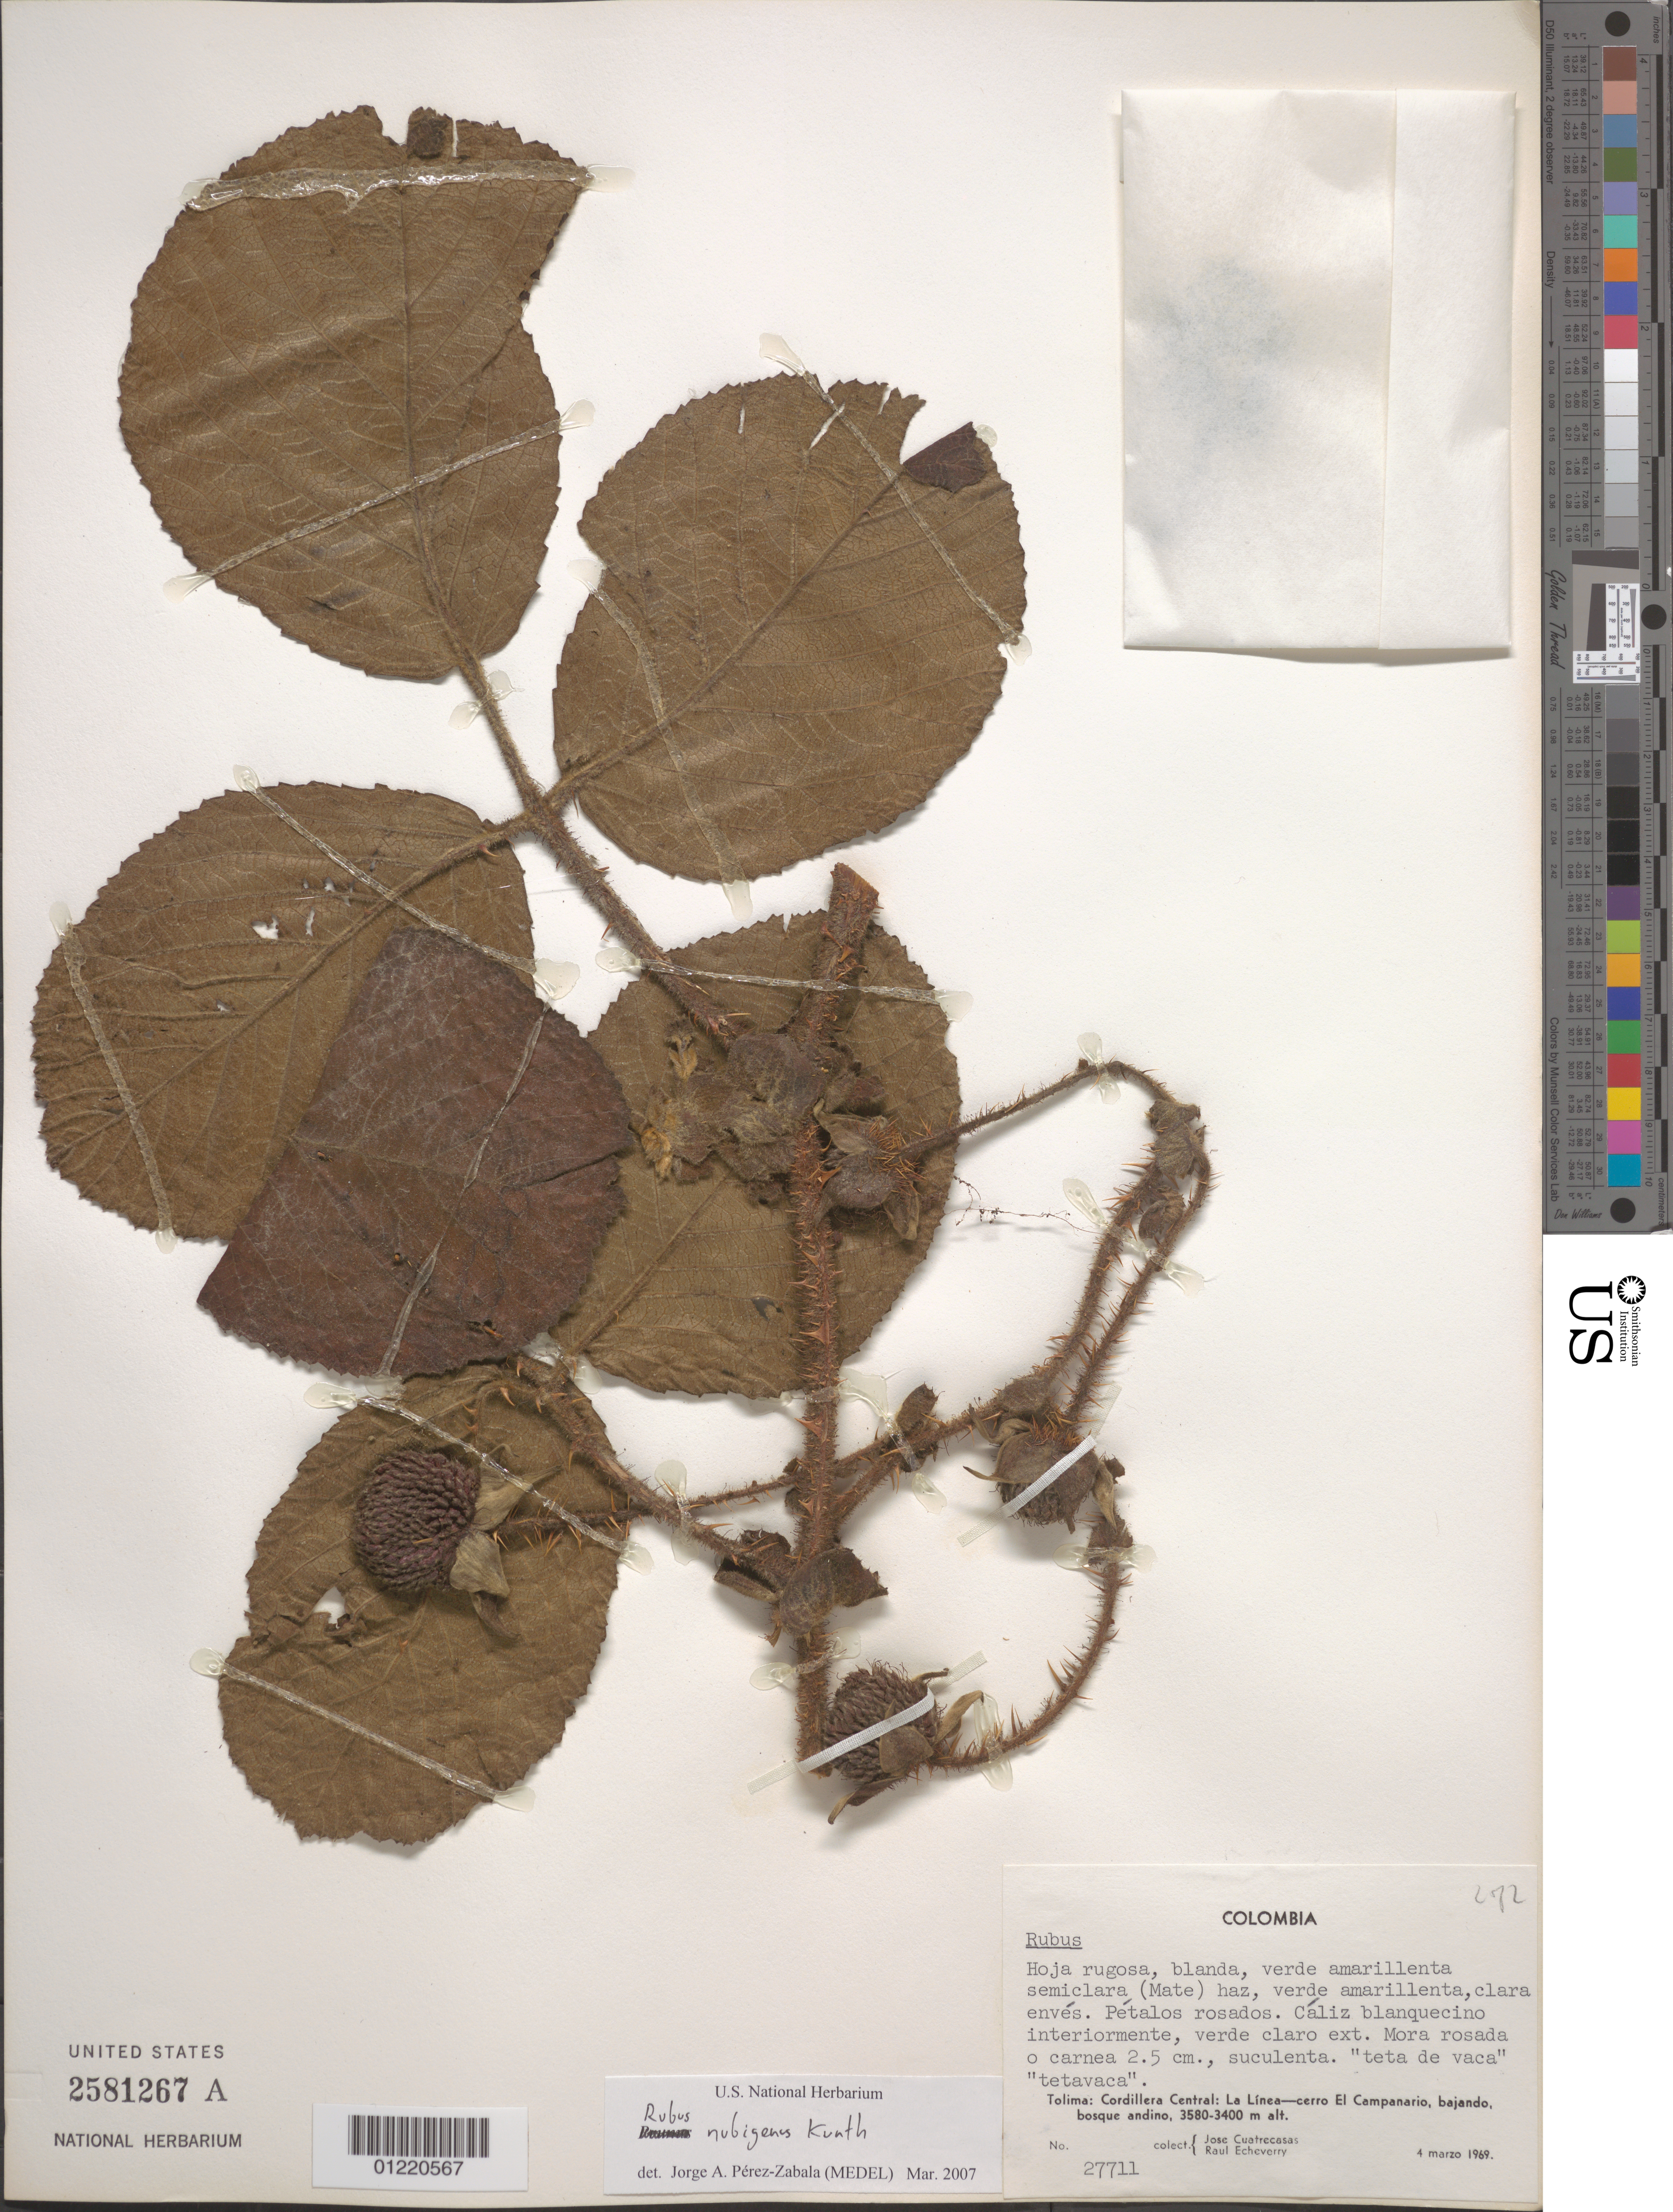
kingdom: Plantae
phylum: Tracheophyta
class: Magnoliopsida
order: Rosales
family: Rosaceae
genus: Rubus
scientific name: Rubus nubigenus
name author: Kunth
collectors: J. Cuatrecasas & R. Echeverry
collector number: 27711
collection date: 1969-03-04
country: Colombia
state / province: Tolima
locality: Cordillera Central: La Línea--cerro El Campanario, bajando, bosque andino.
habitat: bosque andino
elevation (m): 3400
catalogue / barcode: US 2581267A